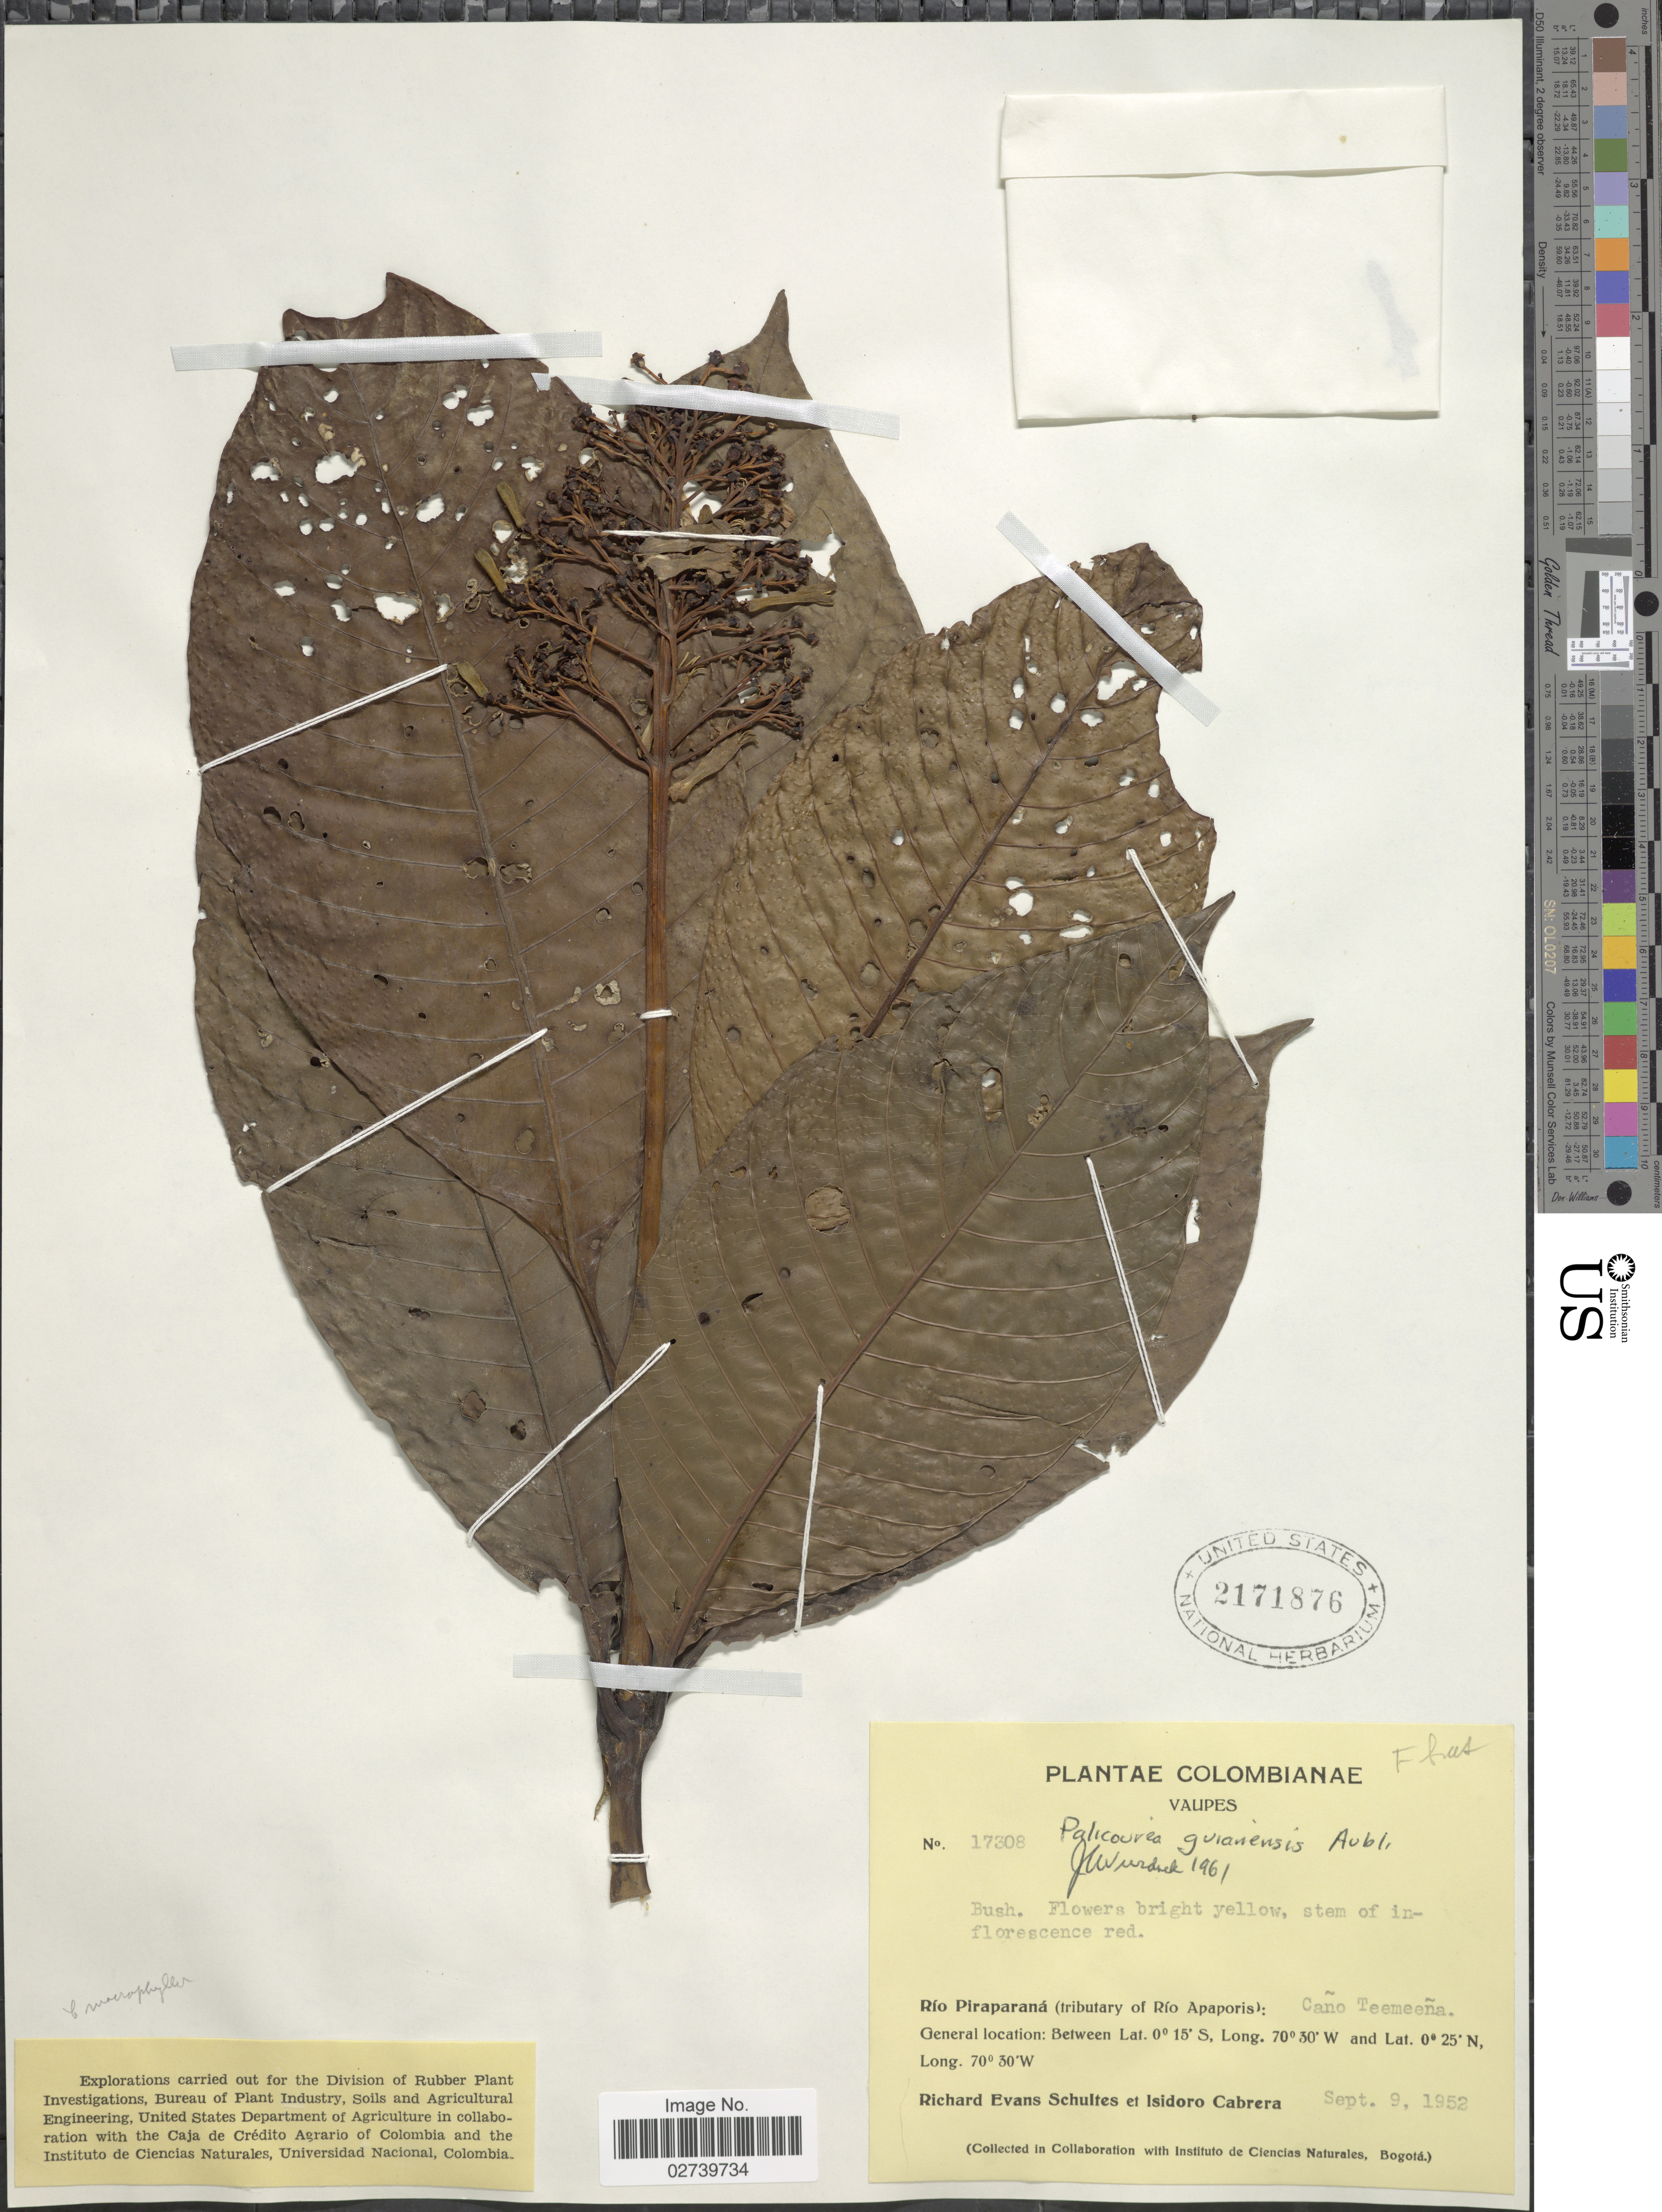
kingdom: Plantae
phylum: Tracheophyta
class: Magnoliopsida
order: Gentianales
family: Rubiaceae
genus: Palicourea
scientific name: Palicourea guianensis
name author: Aubl.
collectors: R. E. Schultes & I. Cabrera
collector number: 17308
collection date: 1952-09-09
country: Colombia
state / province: Vaupés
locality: Caño Teemeeña. Río Piraparaná (tributary of Río Apaporis)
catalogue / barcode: US 2171876